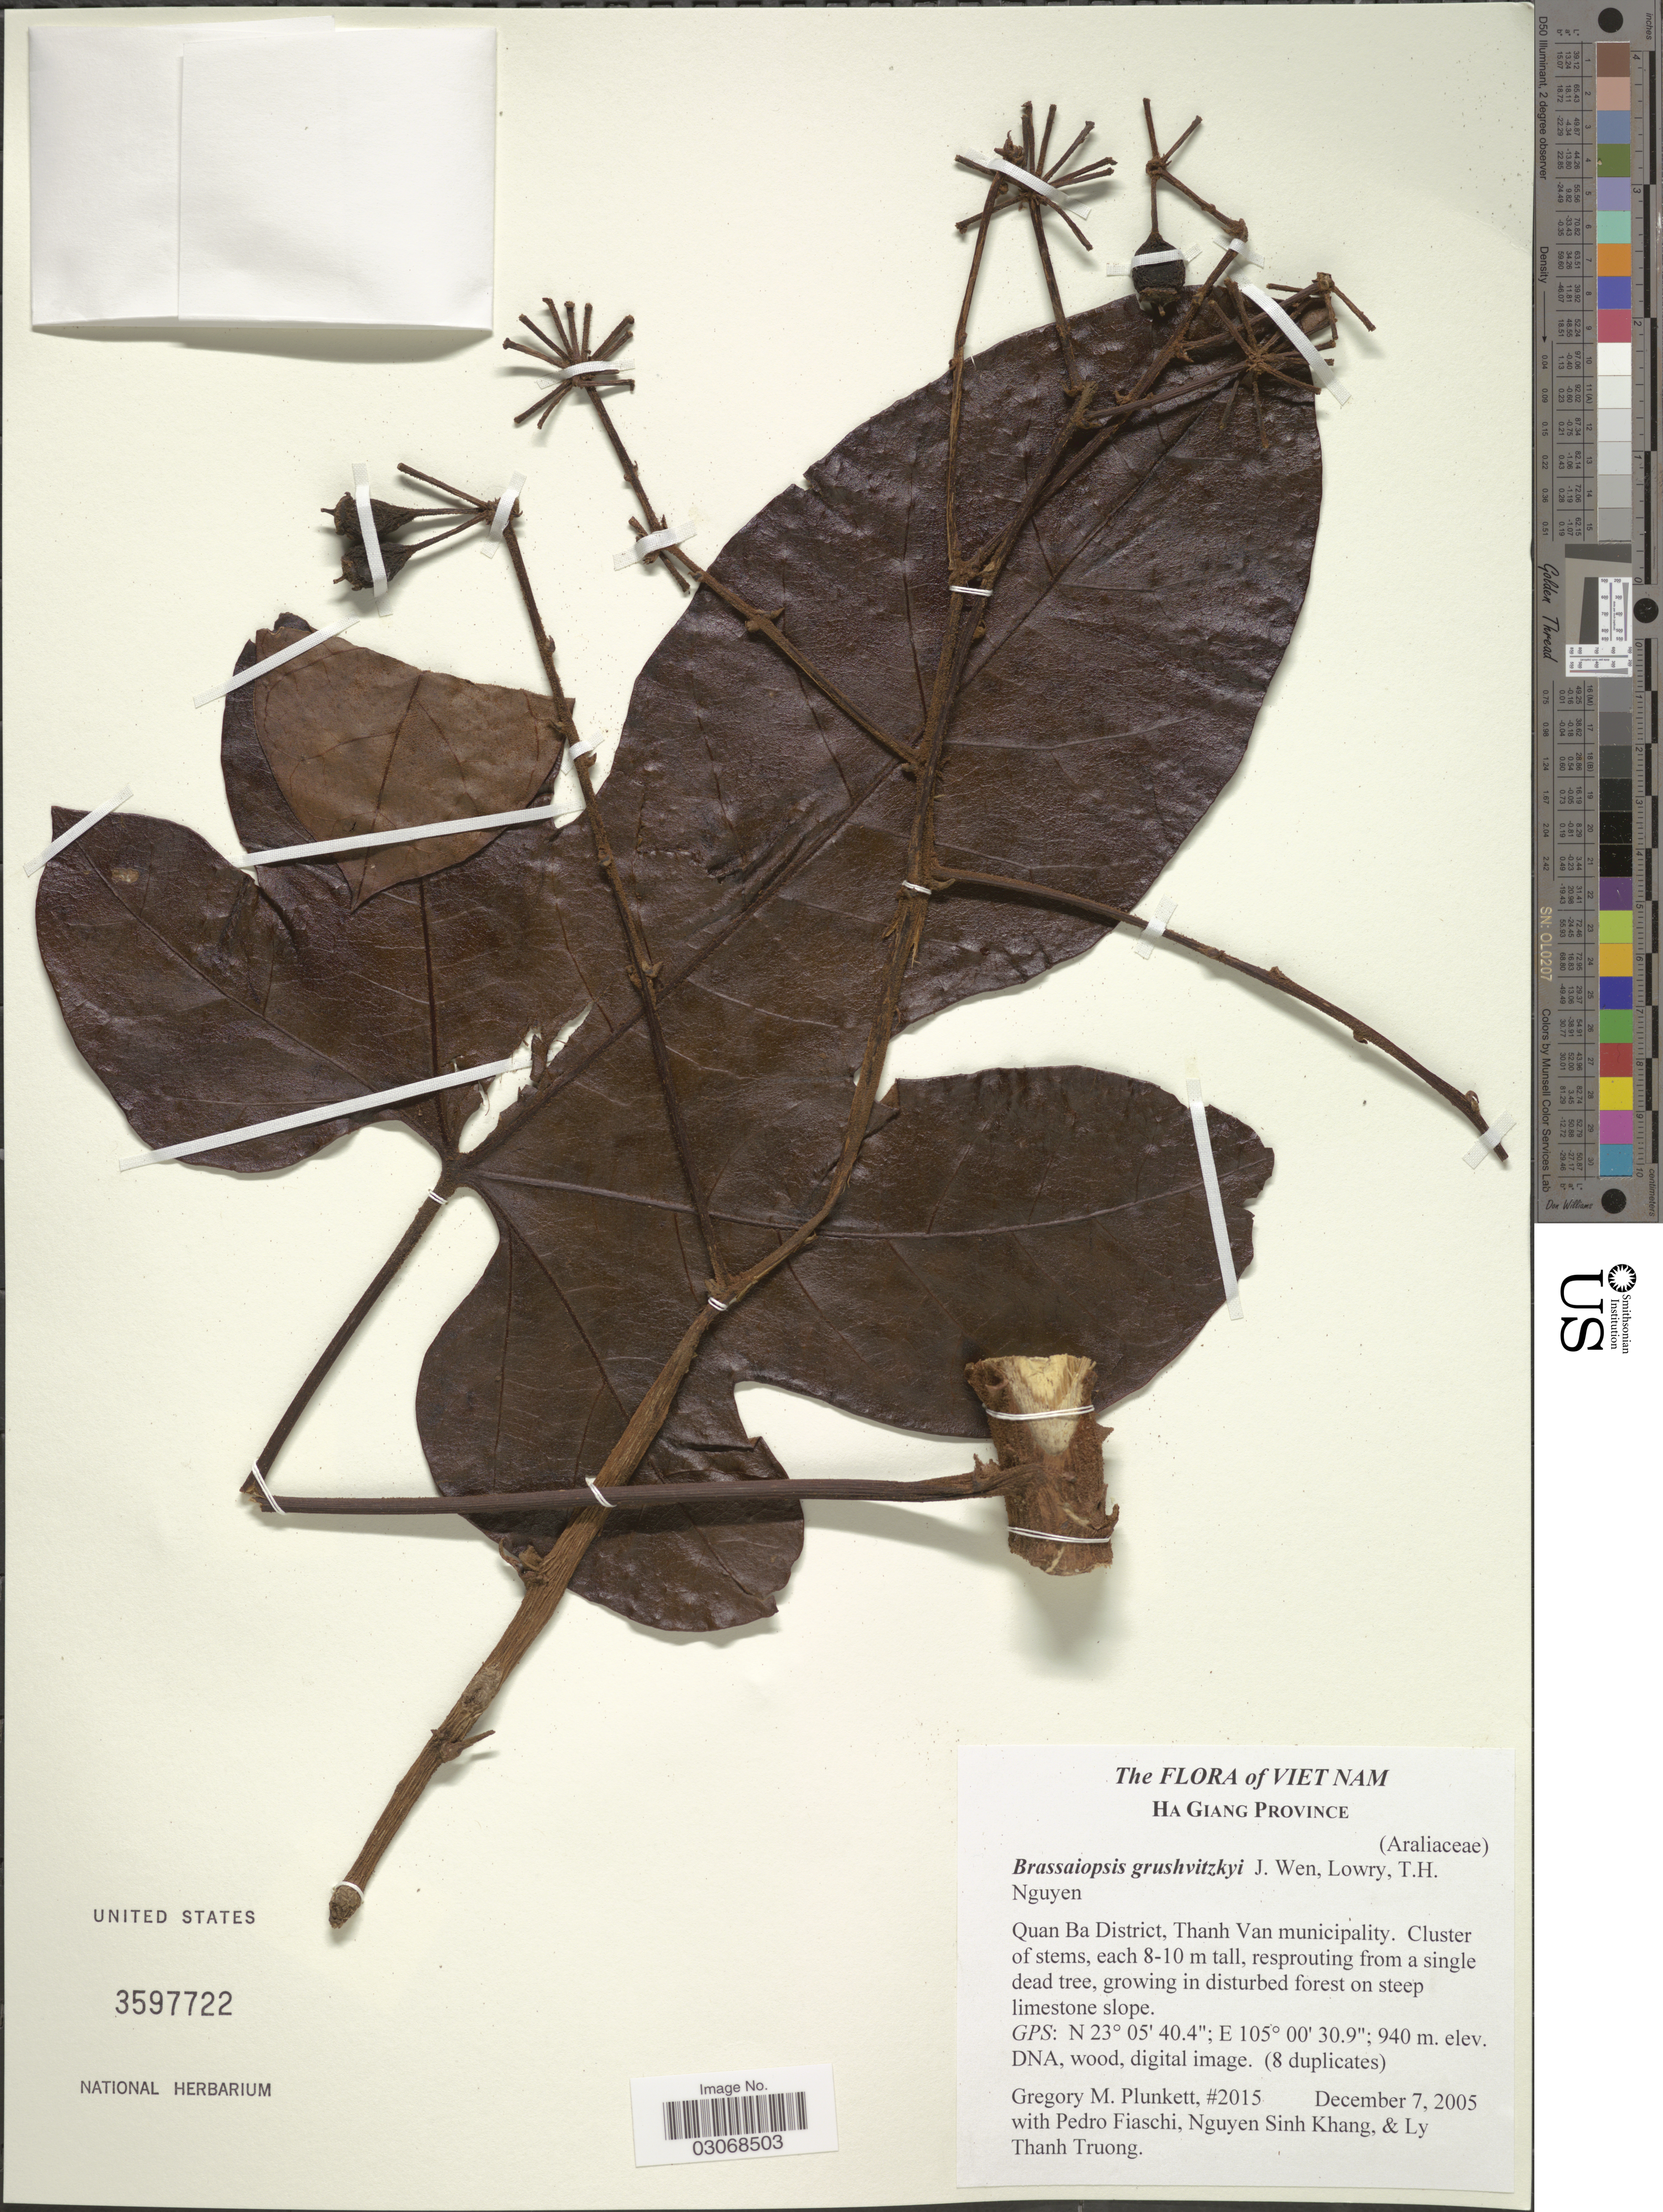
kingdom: Plantae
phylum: Tracheophyta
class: Magnoliopsida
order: Apiales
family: Araliaceae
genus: Brassaiopsis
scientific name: Brassaiopsis grushvitzkyi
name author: J. Wen et al.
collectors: G. M. Plunkett, P. Fiaschi, N. Khang & L. Truong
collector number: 2015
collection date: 2005-12-07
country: Vietnam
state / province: Ha Giang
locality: Quan Ba District, Thanh Van municipality.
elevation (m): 940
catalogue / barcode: US 3597722